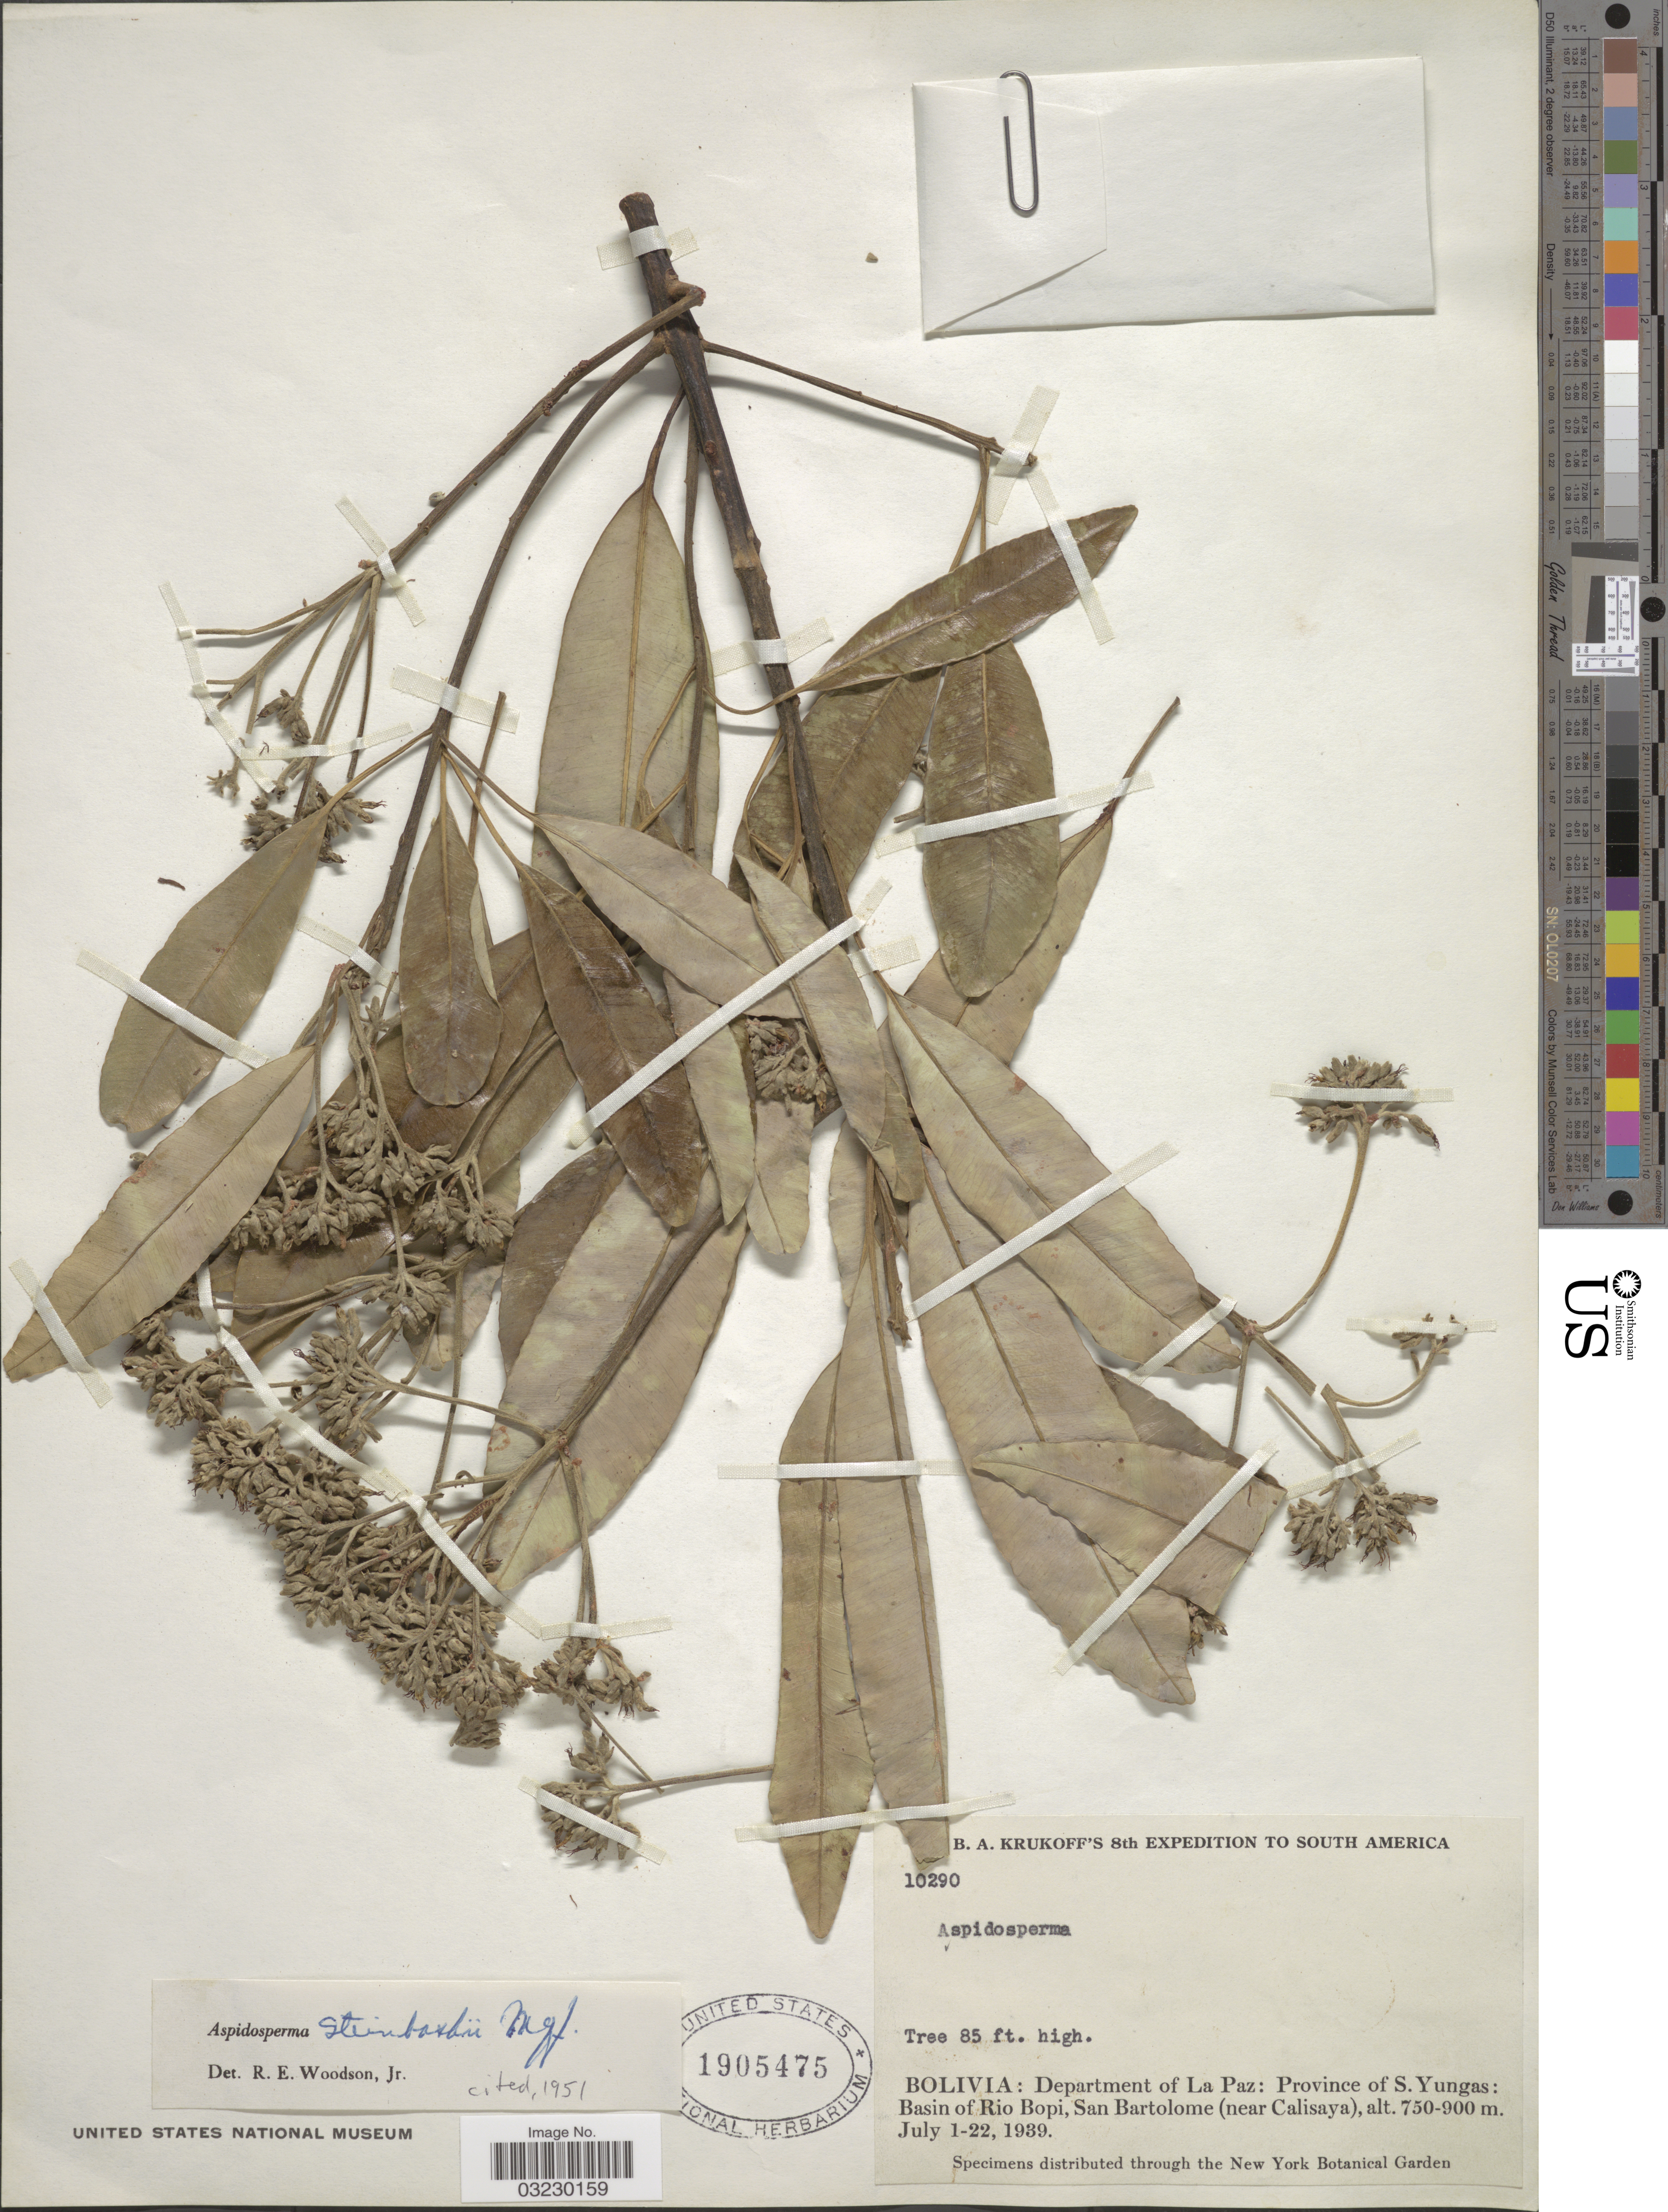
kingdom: Plantae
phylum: Tracheophyta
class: Magnoliopsida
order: Gentianales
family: Apocynaceae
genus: Aspidosperma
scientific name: Aspidosperma spruceanum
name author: Benth. ex Müll. Arg.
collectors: B. A. Krukoff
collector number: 10290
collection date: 1939-07-01/1939-07-22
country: Bolivia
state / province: La Paz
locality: Department of La Paz: Province of S. Yungas: Basin of Rio Bopi, San Bartolome (near Calisaya).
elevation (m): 750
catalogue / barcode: US 1905475